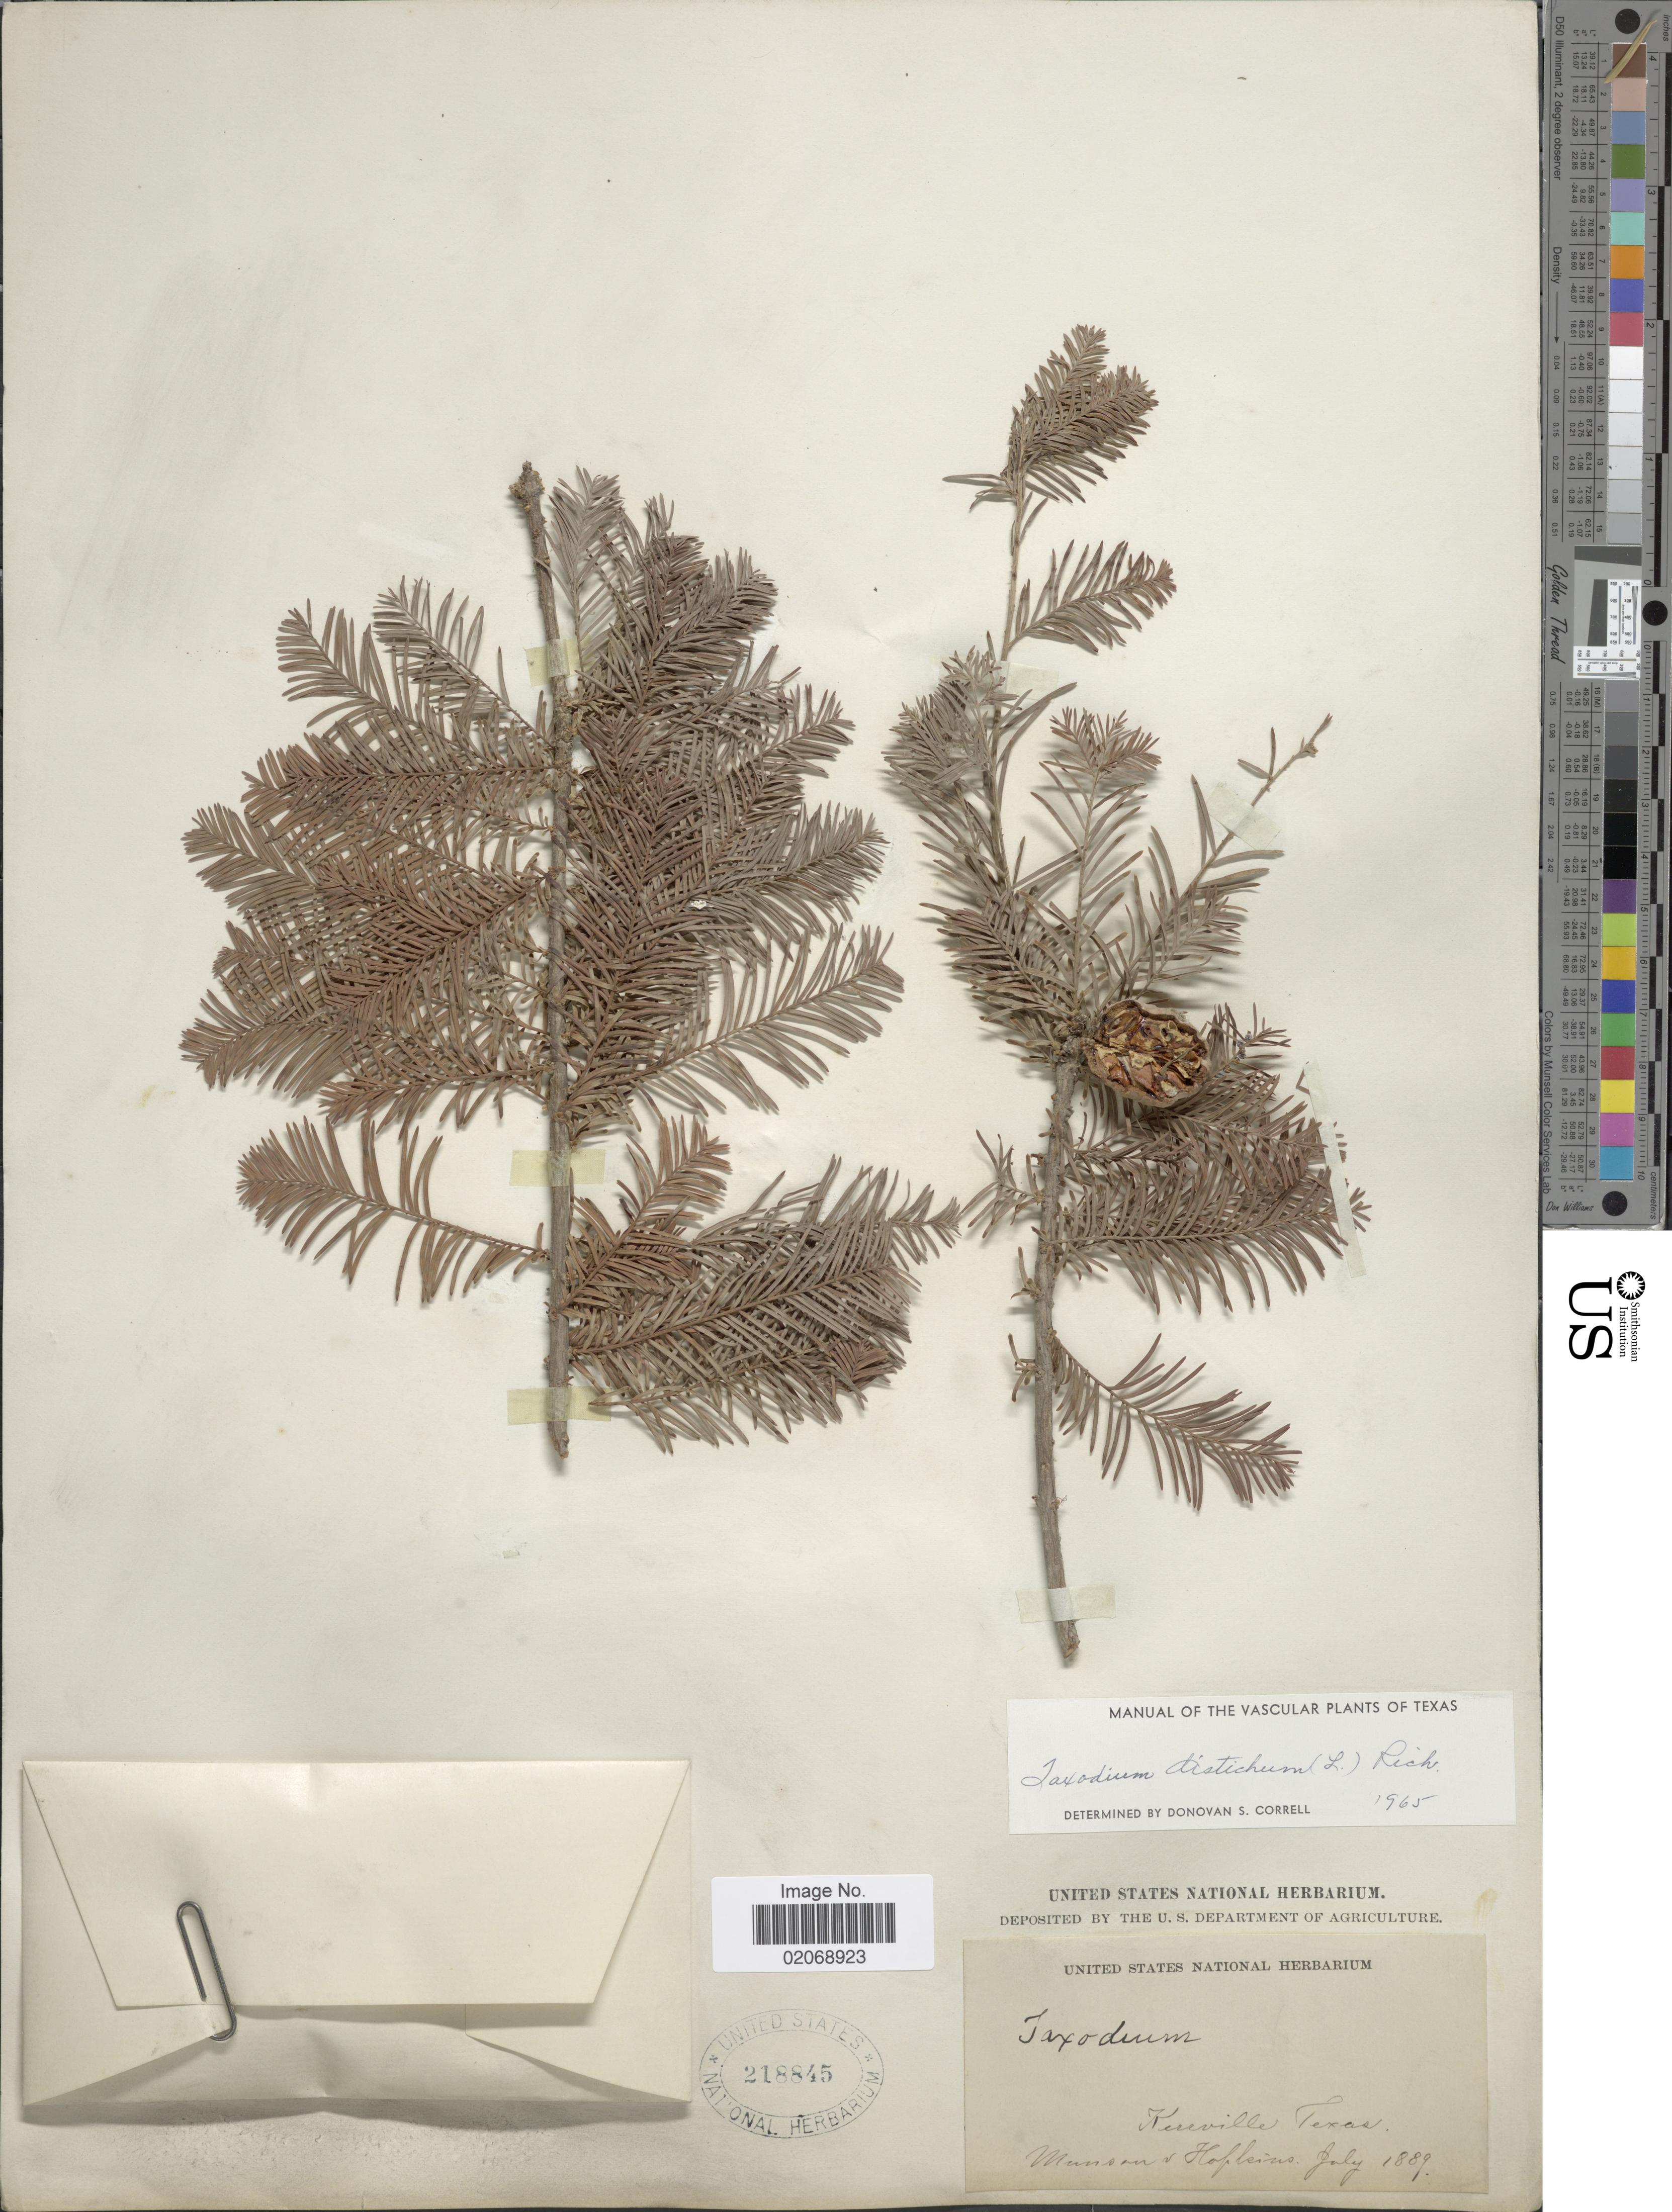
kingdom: Plantae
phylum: Tracheophyta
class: Pinopsida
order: Pinales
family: Cupressaceae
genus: Taxodium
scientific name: Taxodium distichum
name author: (L.) Rich.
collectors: -. Munson & -- Hopkins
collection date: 1889-07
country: United States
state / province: Texas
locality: Kerrville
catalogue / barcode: US 218845